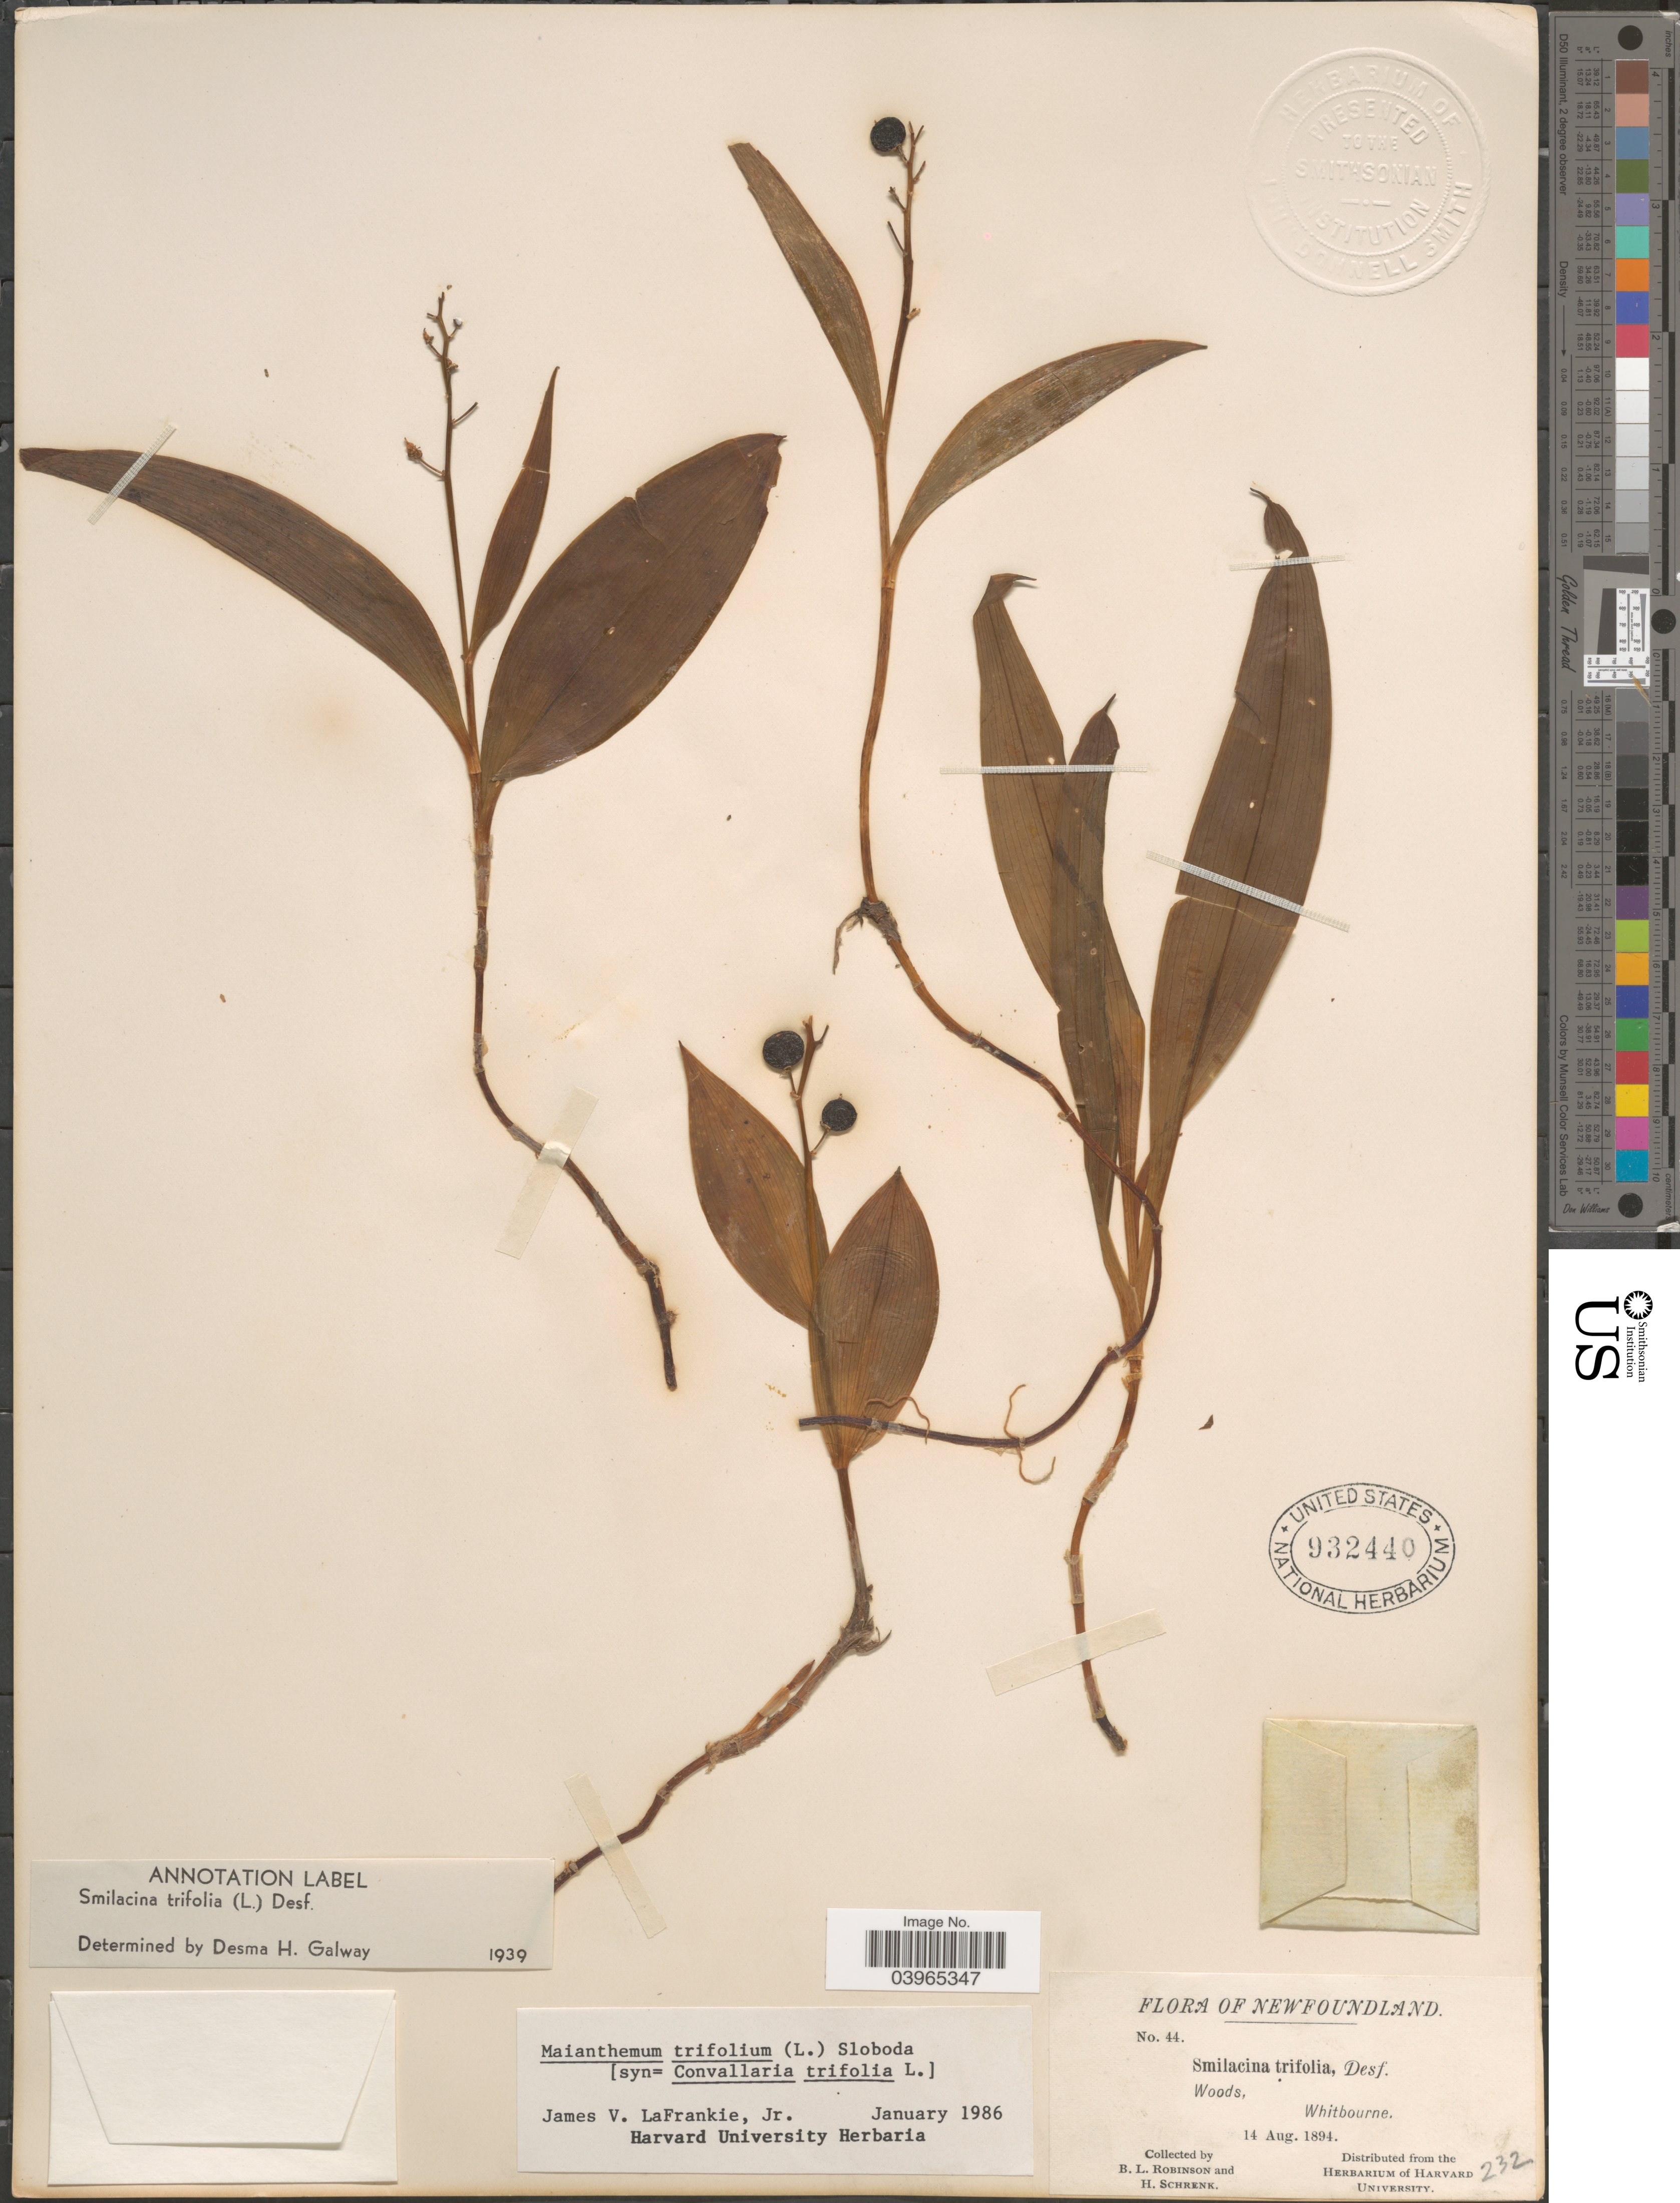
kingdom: Plantae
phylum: Tracheophyta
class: Liliopsida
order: Asparagales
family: Asparagaceae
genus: Maianthemum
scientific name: Maianthemum trifolium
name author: (L.) Sloboda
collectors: B. L. Robinson & H. Schrenk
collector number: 44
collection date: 1894-08-14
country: Canada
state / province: Newfoundland and Labrador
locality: Whitbourne.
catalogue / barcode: US 932440